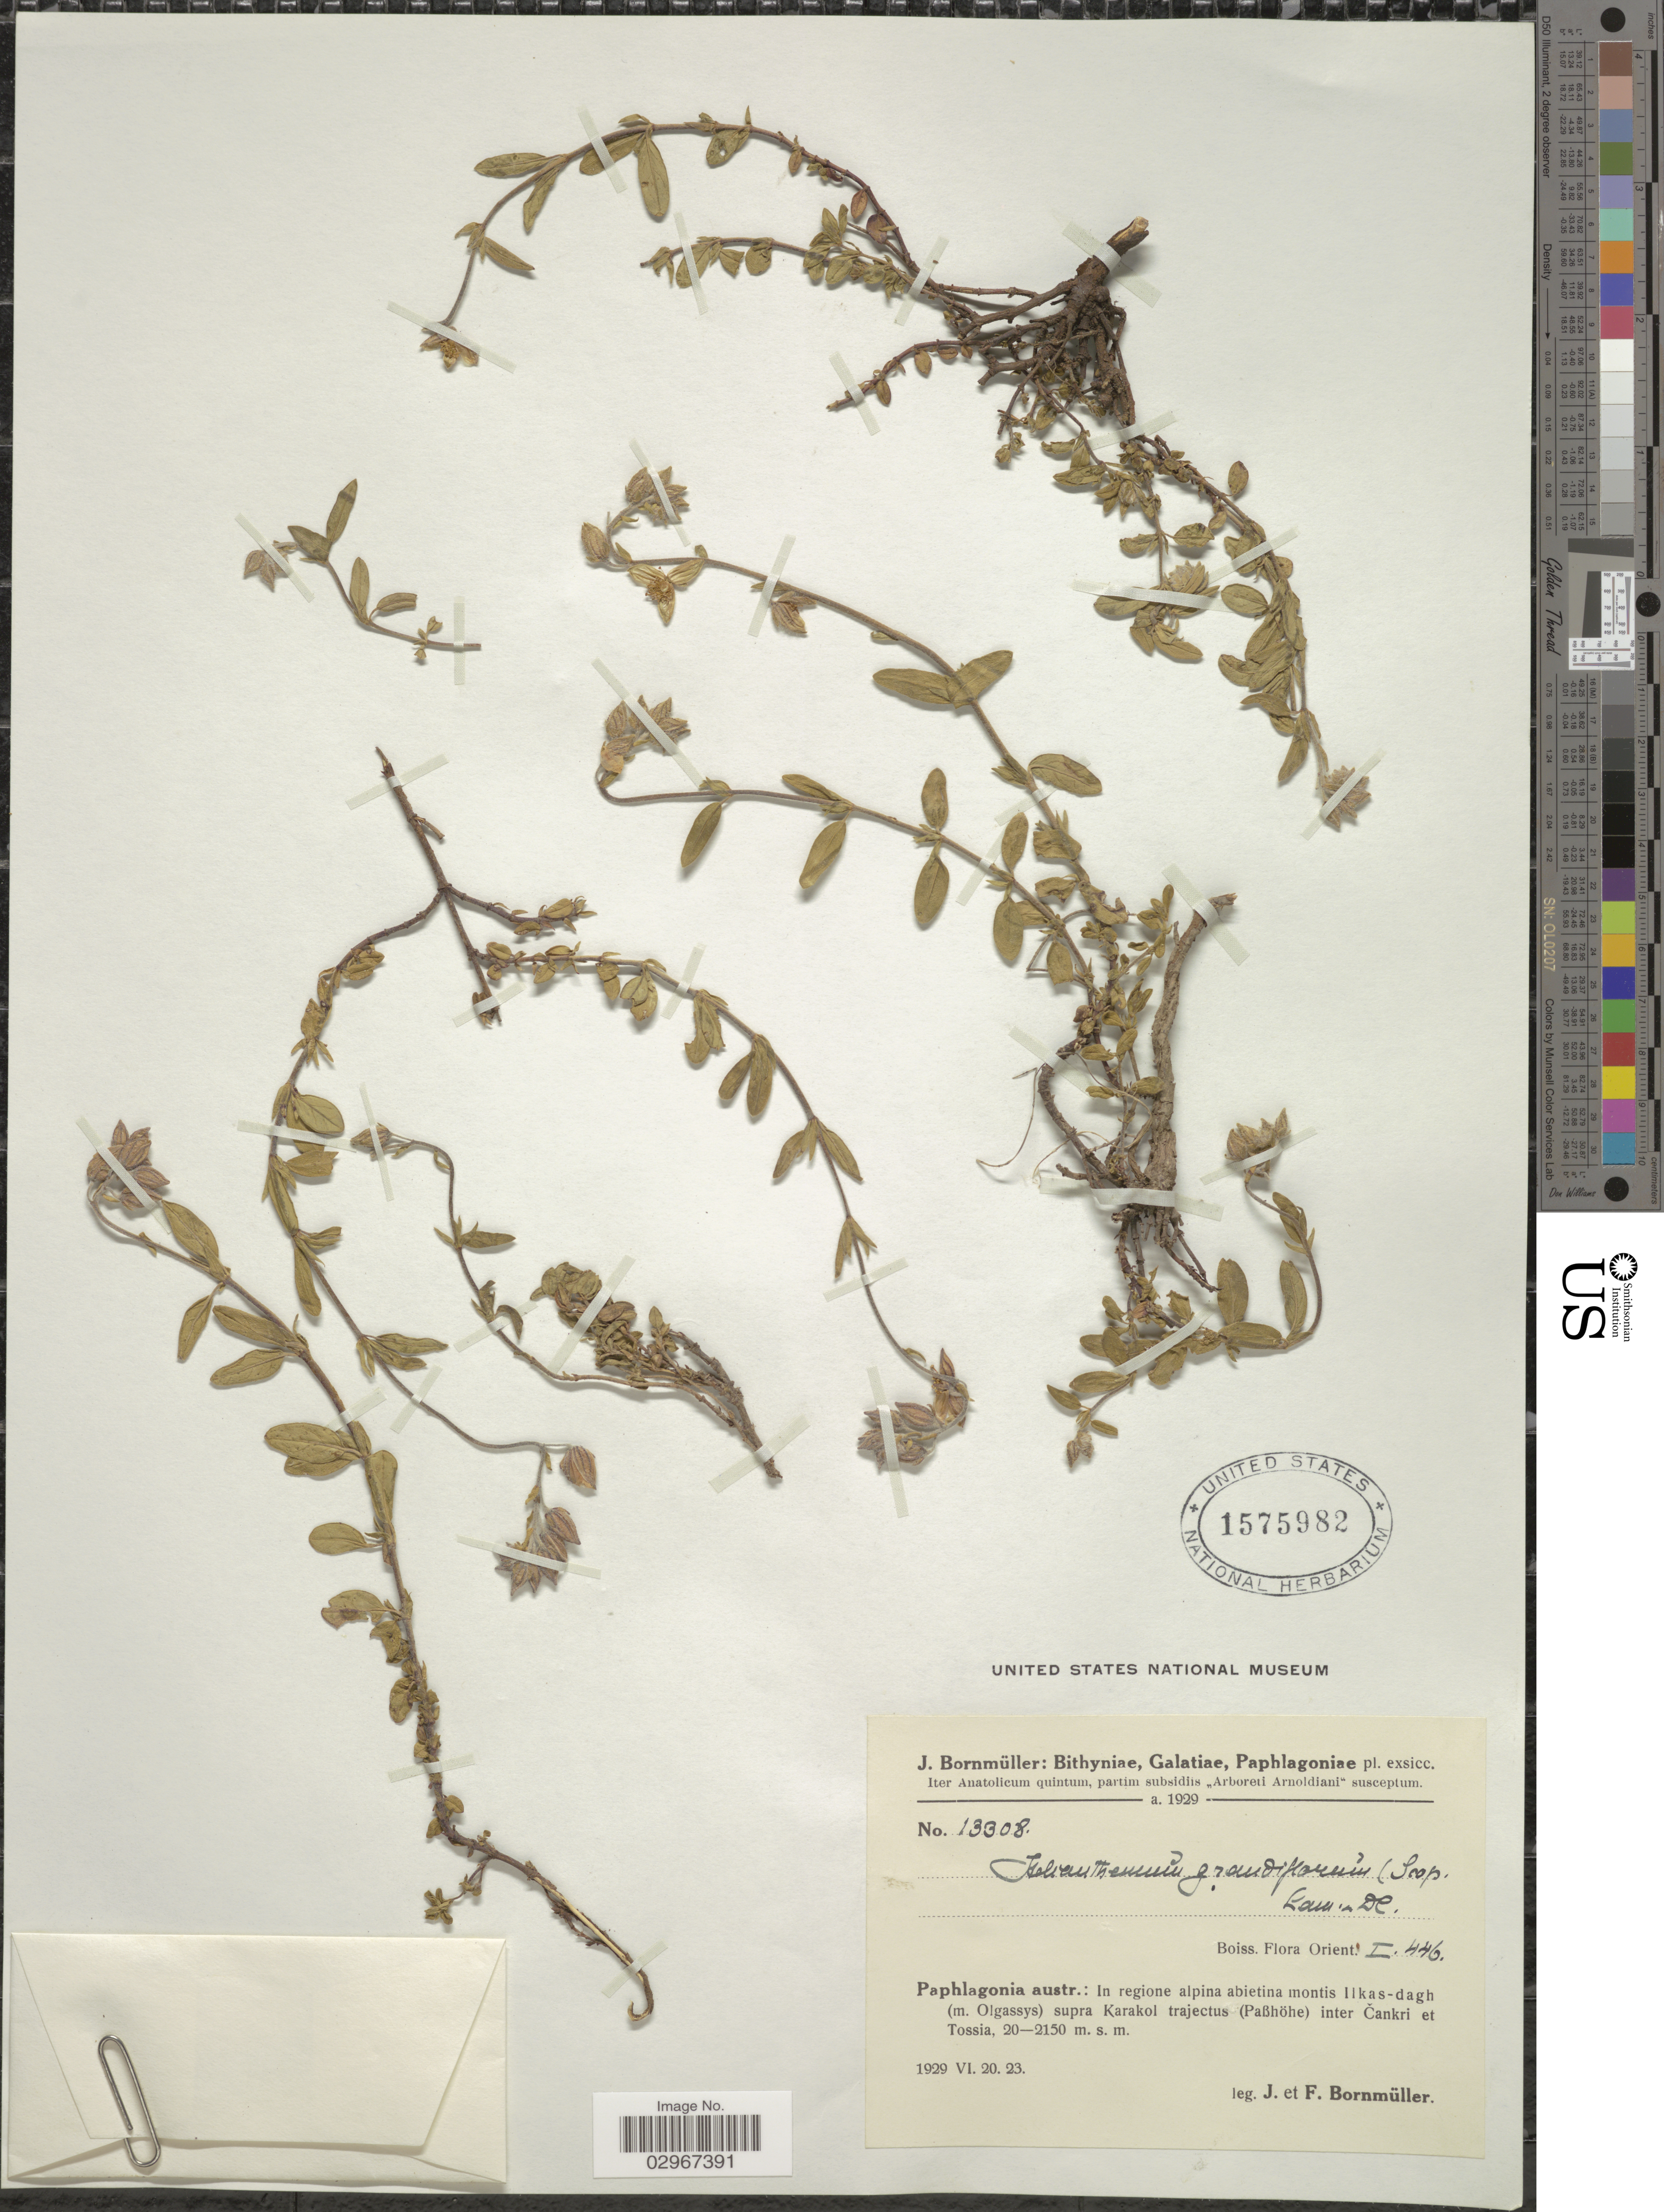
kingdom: Plantae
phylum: Tracheophyta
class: Magnoliopsida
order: Malvales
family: Cistaceae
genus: Helianthemum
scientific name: Helianthemum grandiflorum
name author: (Scop.) DC.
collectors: J. Bornmüller & F. Bornmüller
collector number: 13308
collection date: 1929-06-20/1929-06-23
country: Turkey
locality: Paphlagonia austr.: In regione alpina abietina montis likas-dagh (m. Olgassys) supra Karakol trajectus (Paßhöne) inter Čankri et Tossia.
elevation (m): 20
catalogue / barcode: US 1575982